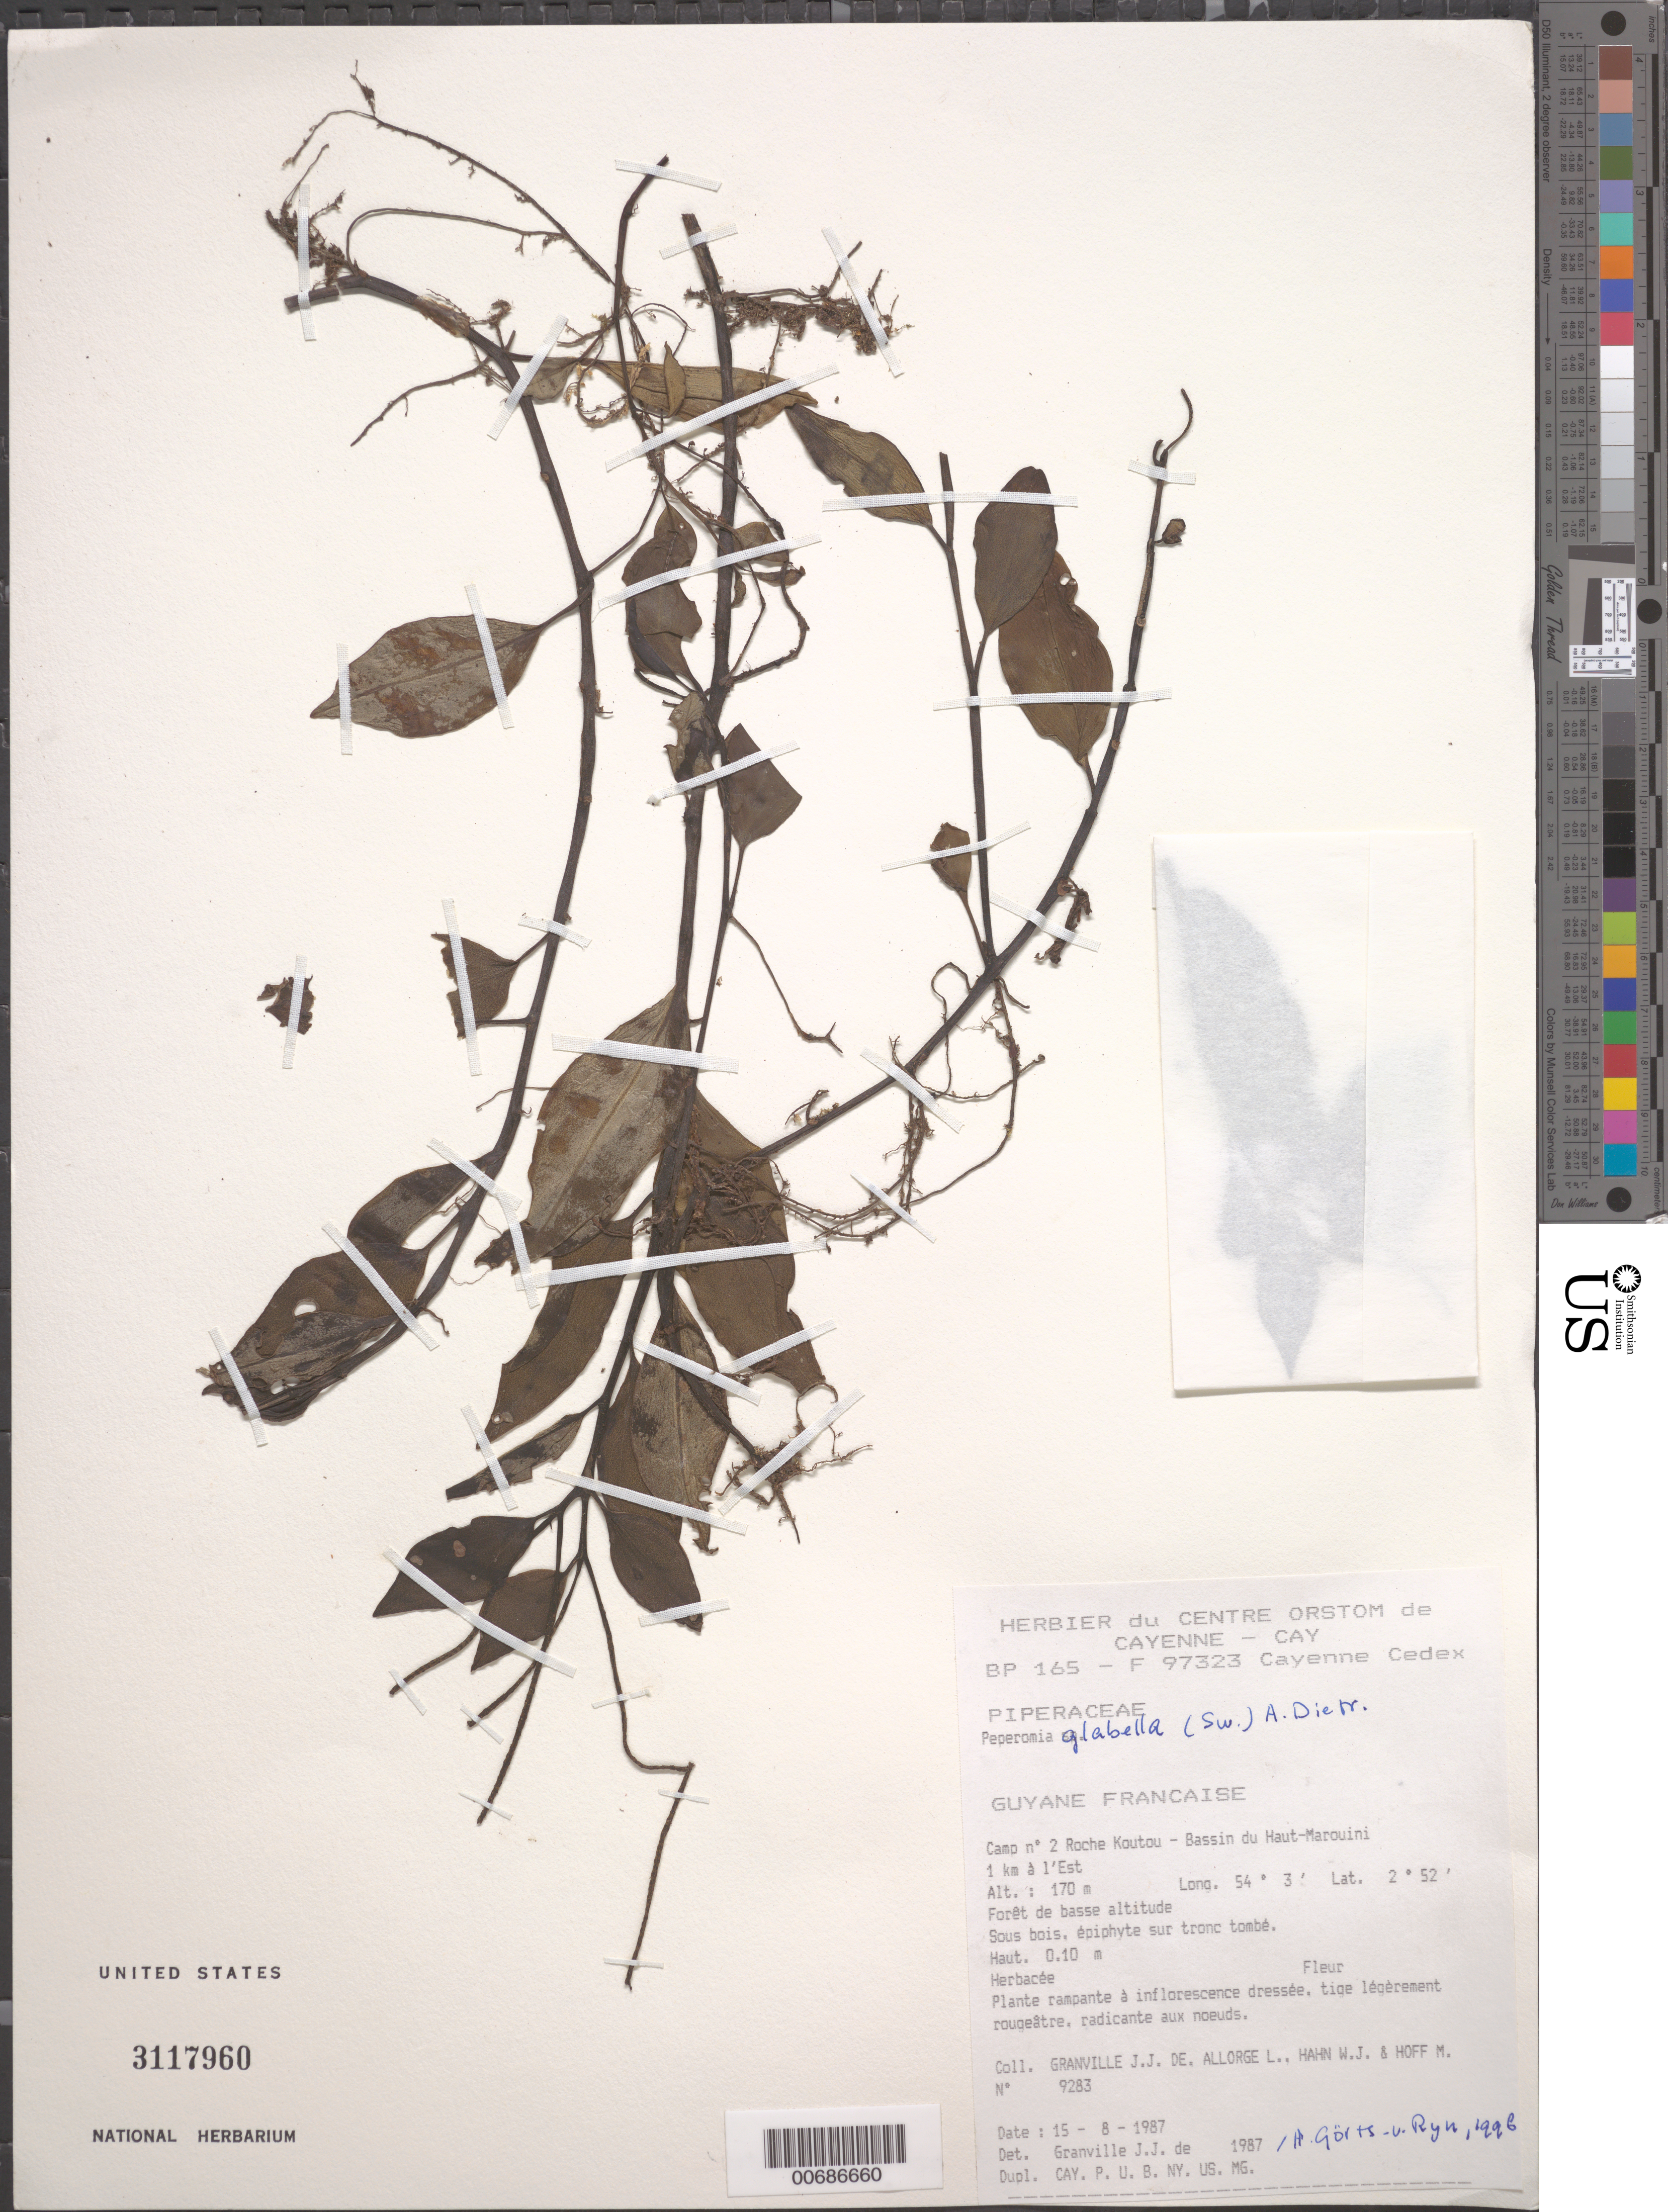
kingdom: Plantae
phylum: Tracheophyta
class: Magnoliopsida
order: Piperales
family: Piperaceae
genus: Peperomia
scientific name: Peperomia glabella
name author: (Sw.) A. Dietr.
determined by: Görts-van Rijn, A. R. A.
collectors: J.-J. de Granville, L. Allorge, W. J. Hahn & M. Hoff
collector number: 9283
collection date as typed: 15-Aug-87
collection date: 1987-08-15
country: French Guiana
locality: Camp #2, Roche Koutou, Bassin du Haut-Marouini, 1km a l'Est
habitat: Forêt de basse altitude. Sous bois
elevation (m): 170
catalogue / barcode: US 3117960